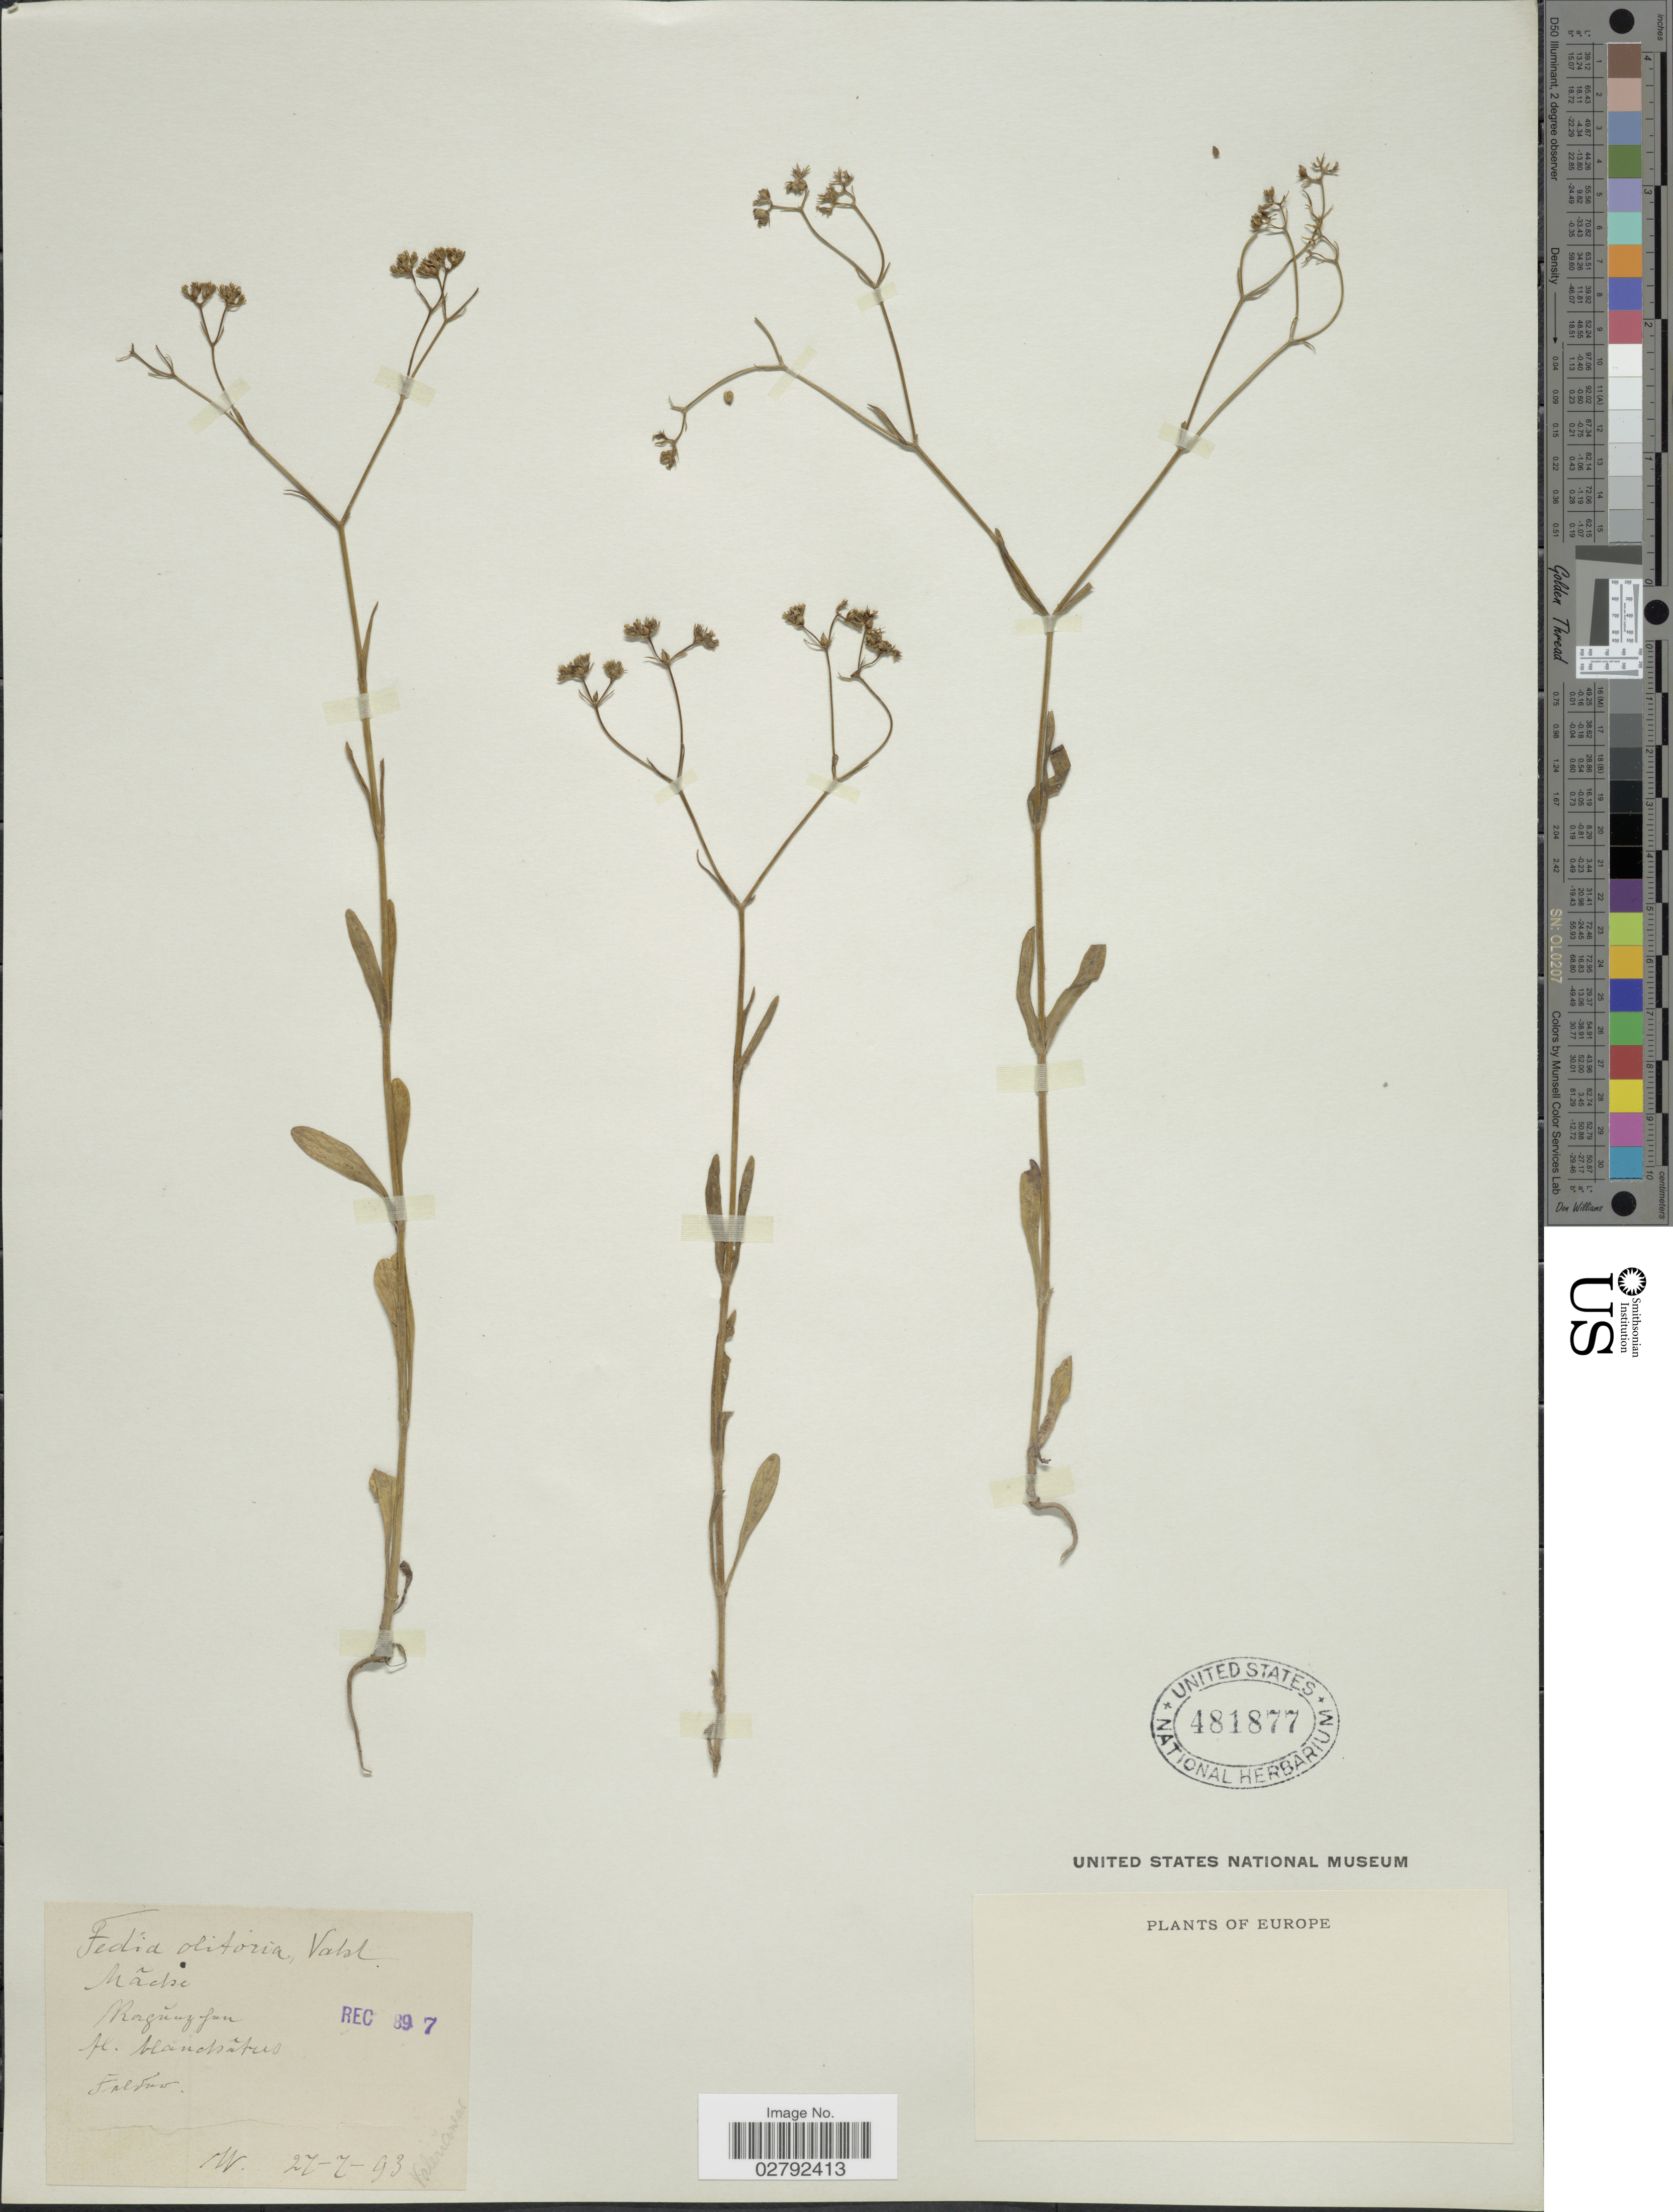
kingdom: Plantae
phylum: Tracheophyta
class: Magnoliopsida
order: Dipsacales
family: Caprifoliaceae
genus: Valerianella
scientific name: Valerianella olitoria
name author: (L.) Pollich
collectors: W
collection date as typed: Transcribed d/m/y: 27/7/93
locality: Ragúnzofan, fl. blanchâtres. Falfad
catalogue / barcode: US 481877